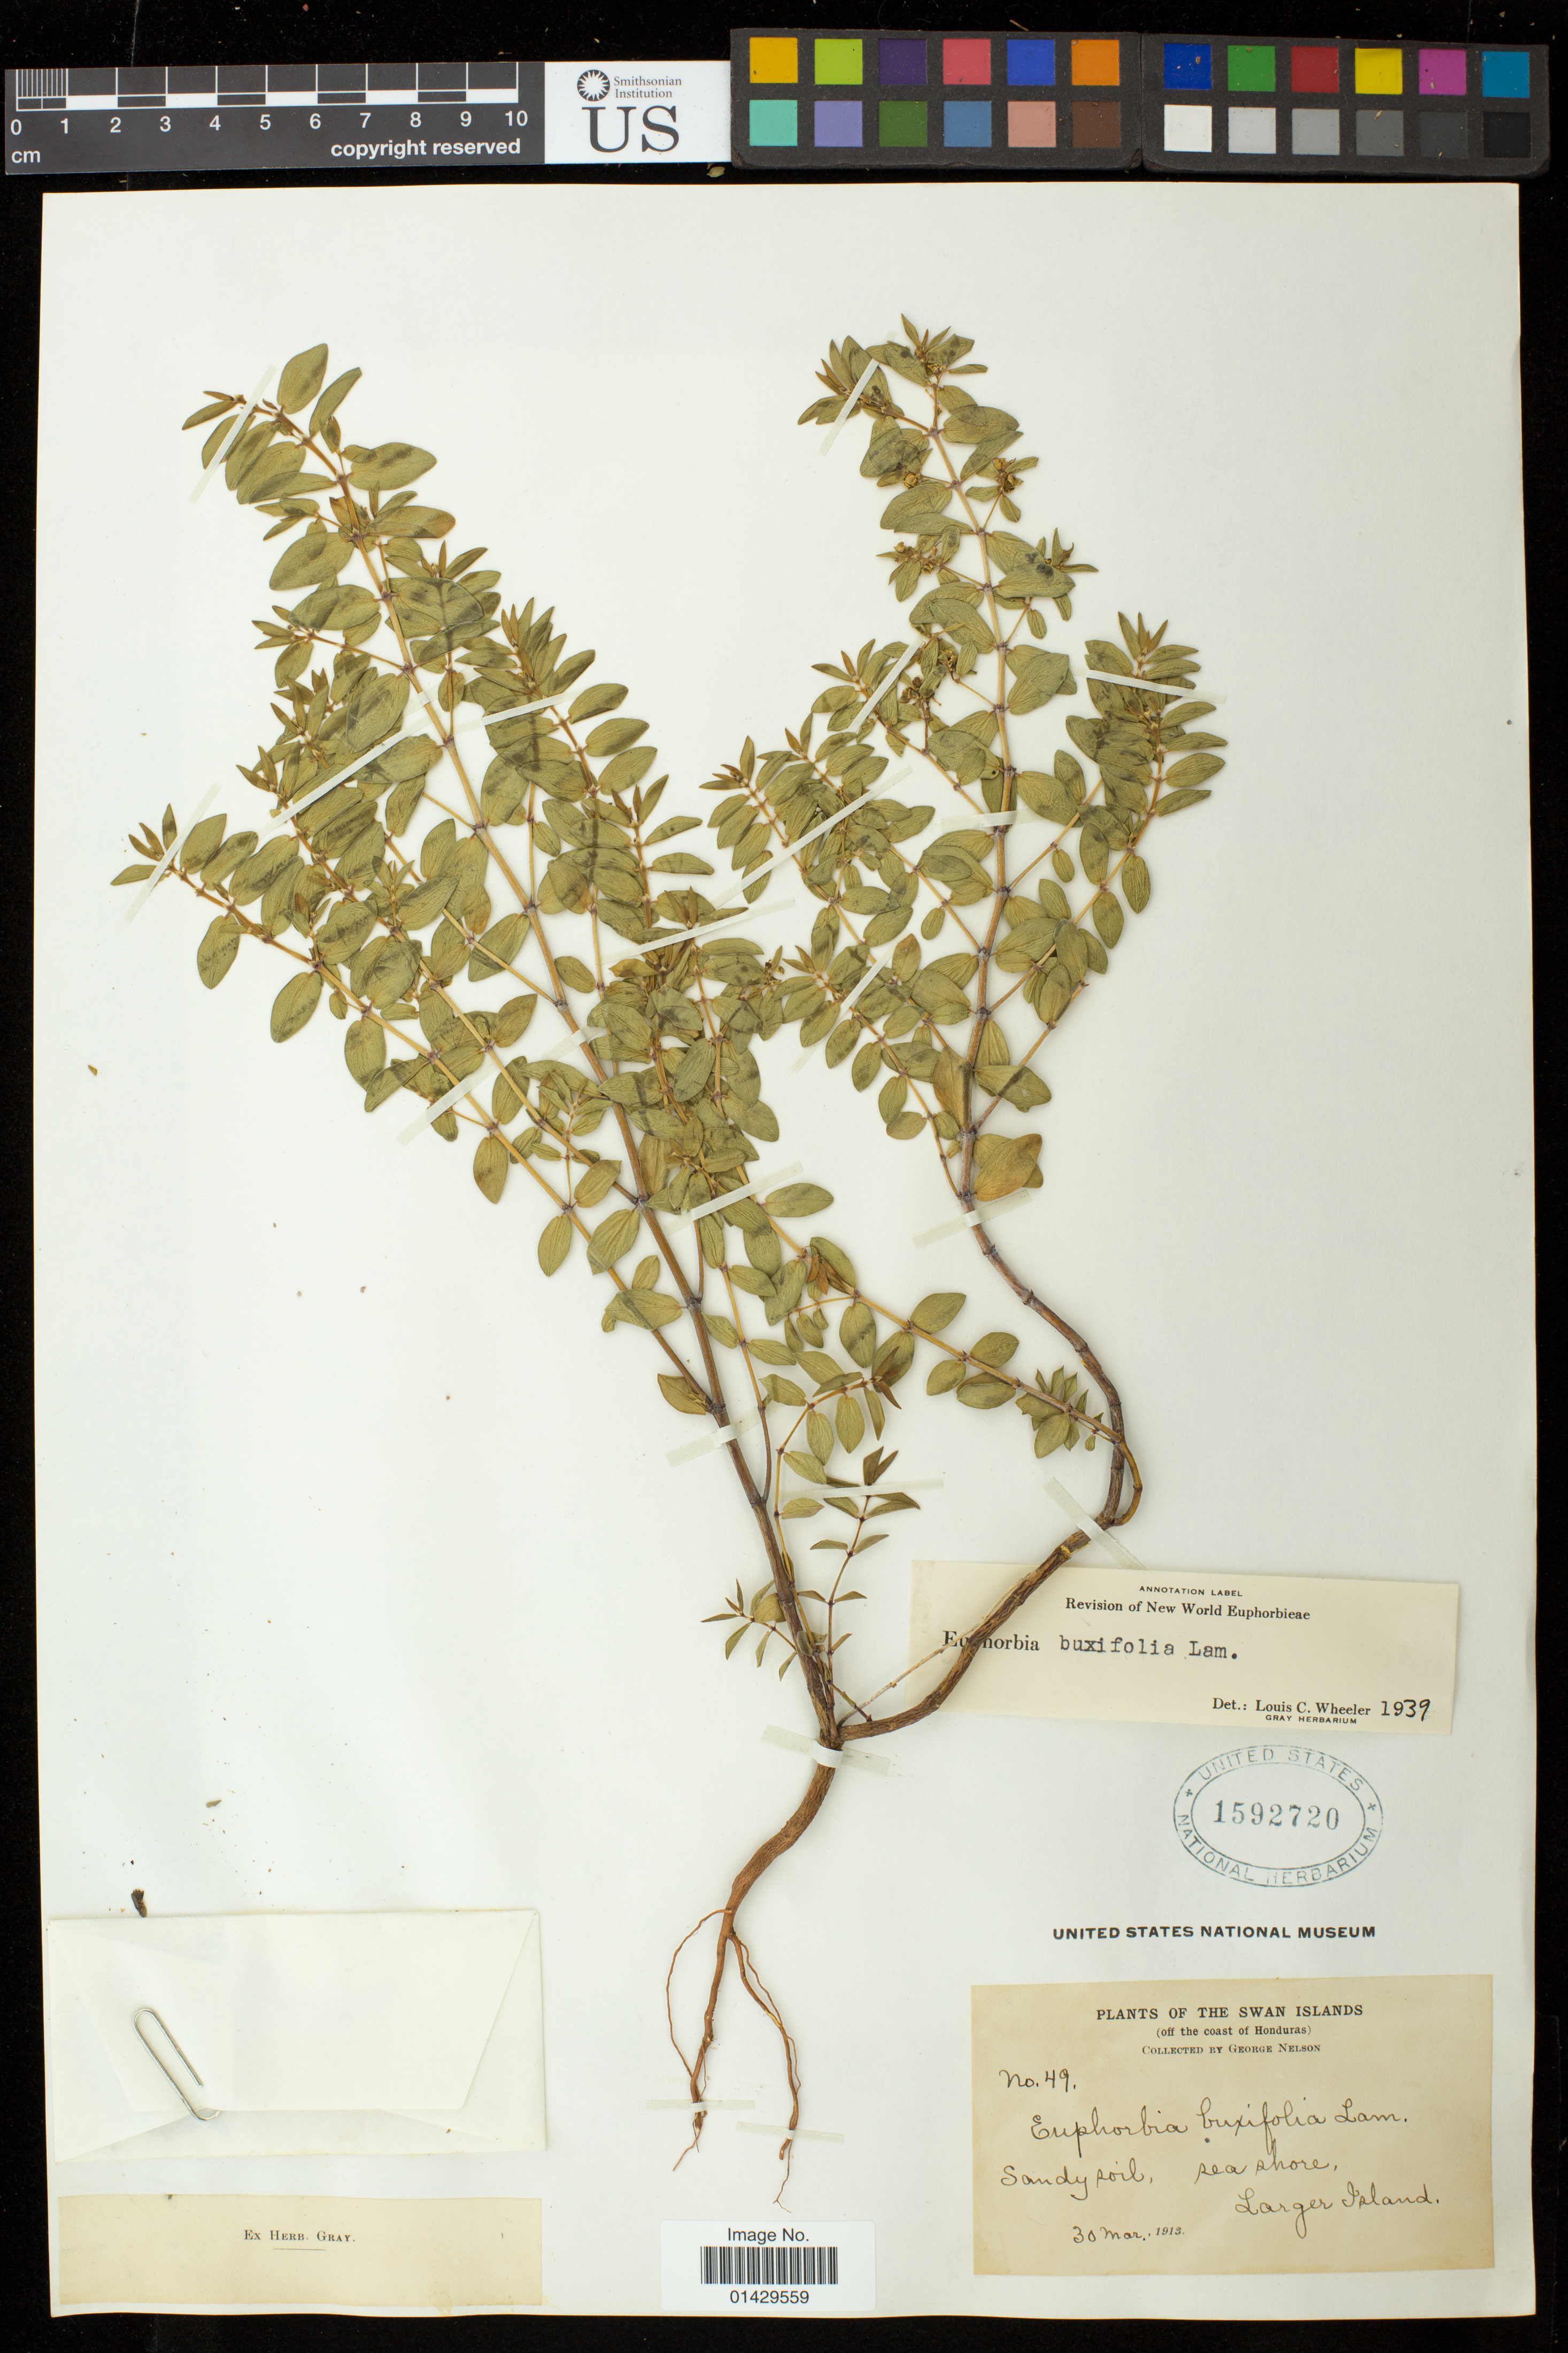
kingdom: Plantae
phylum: Tracheophyta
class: Magnoliopsida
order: Malpighiales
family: Euphorbiaceae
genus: Euphorbia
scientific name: Euphorbia mesembryanthemifolia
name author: Jacq.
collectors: G. Nelson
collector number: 49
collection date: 1913-03-30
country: Honduras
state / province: Islas de la Bahía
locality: Swan Islands; Larger Island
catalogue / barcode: US 1592720